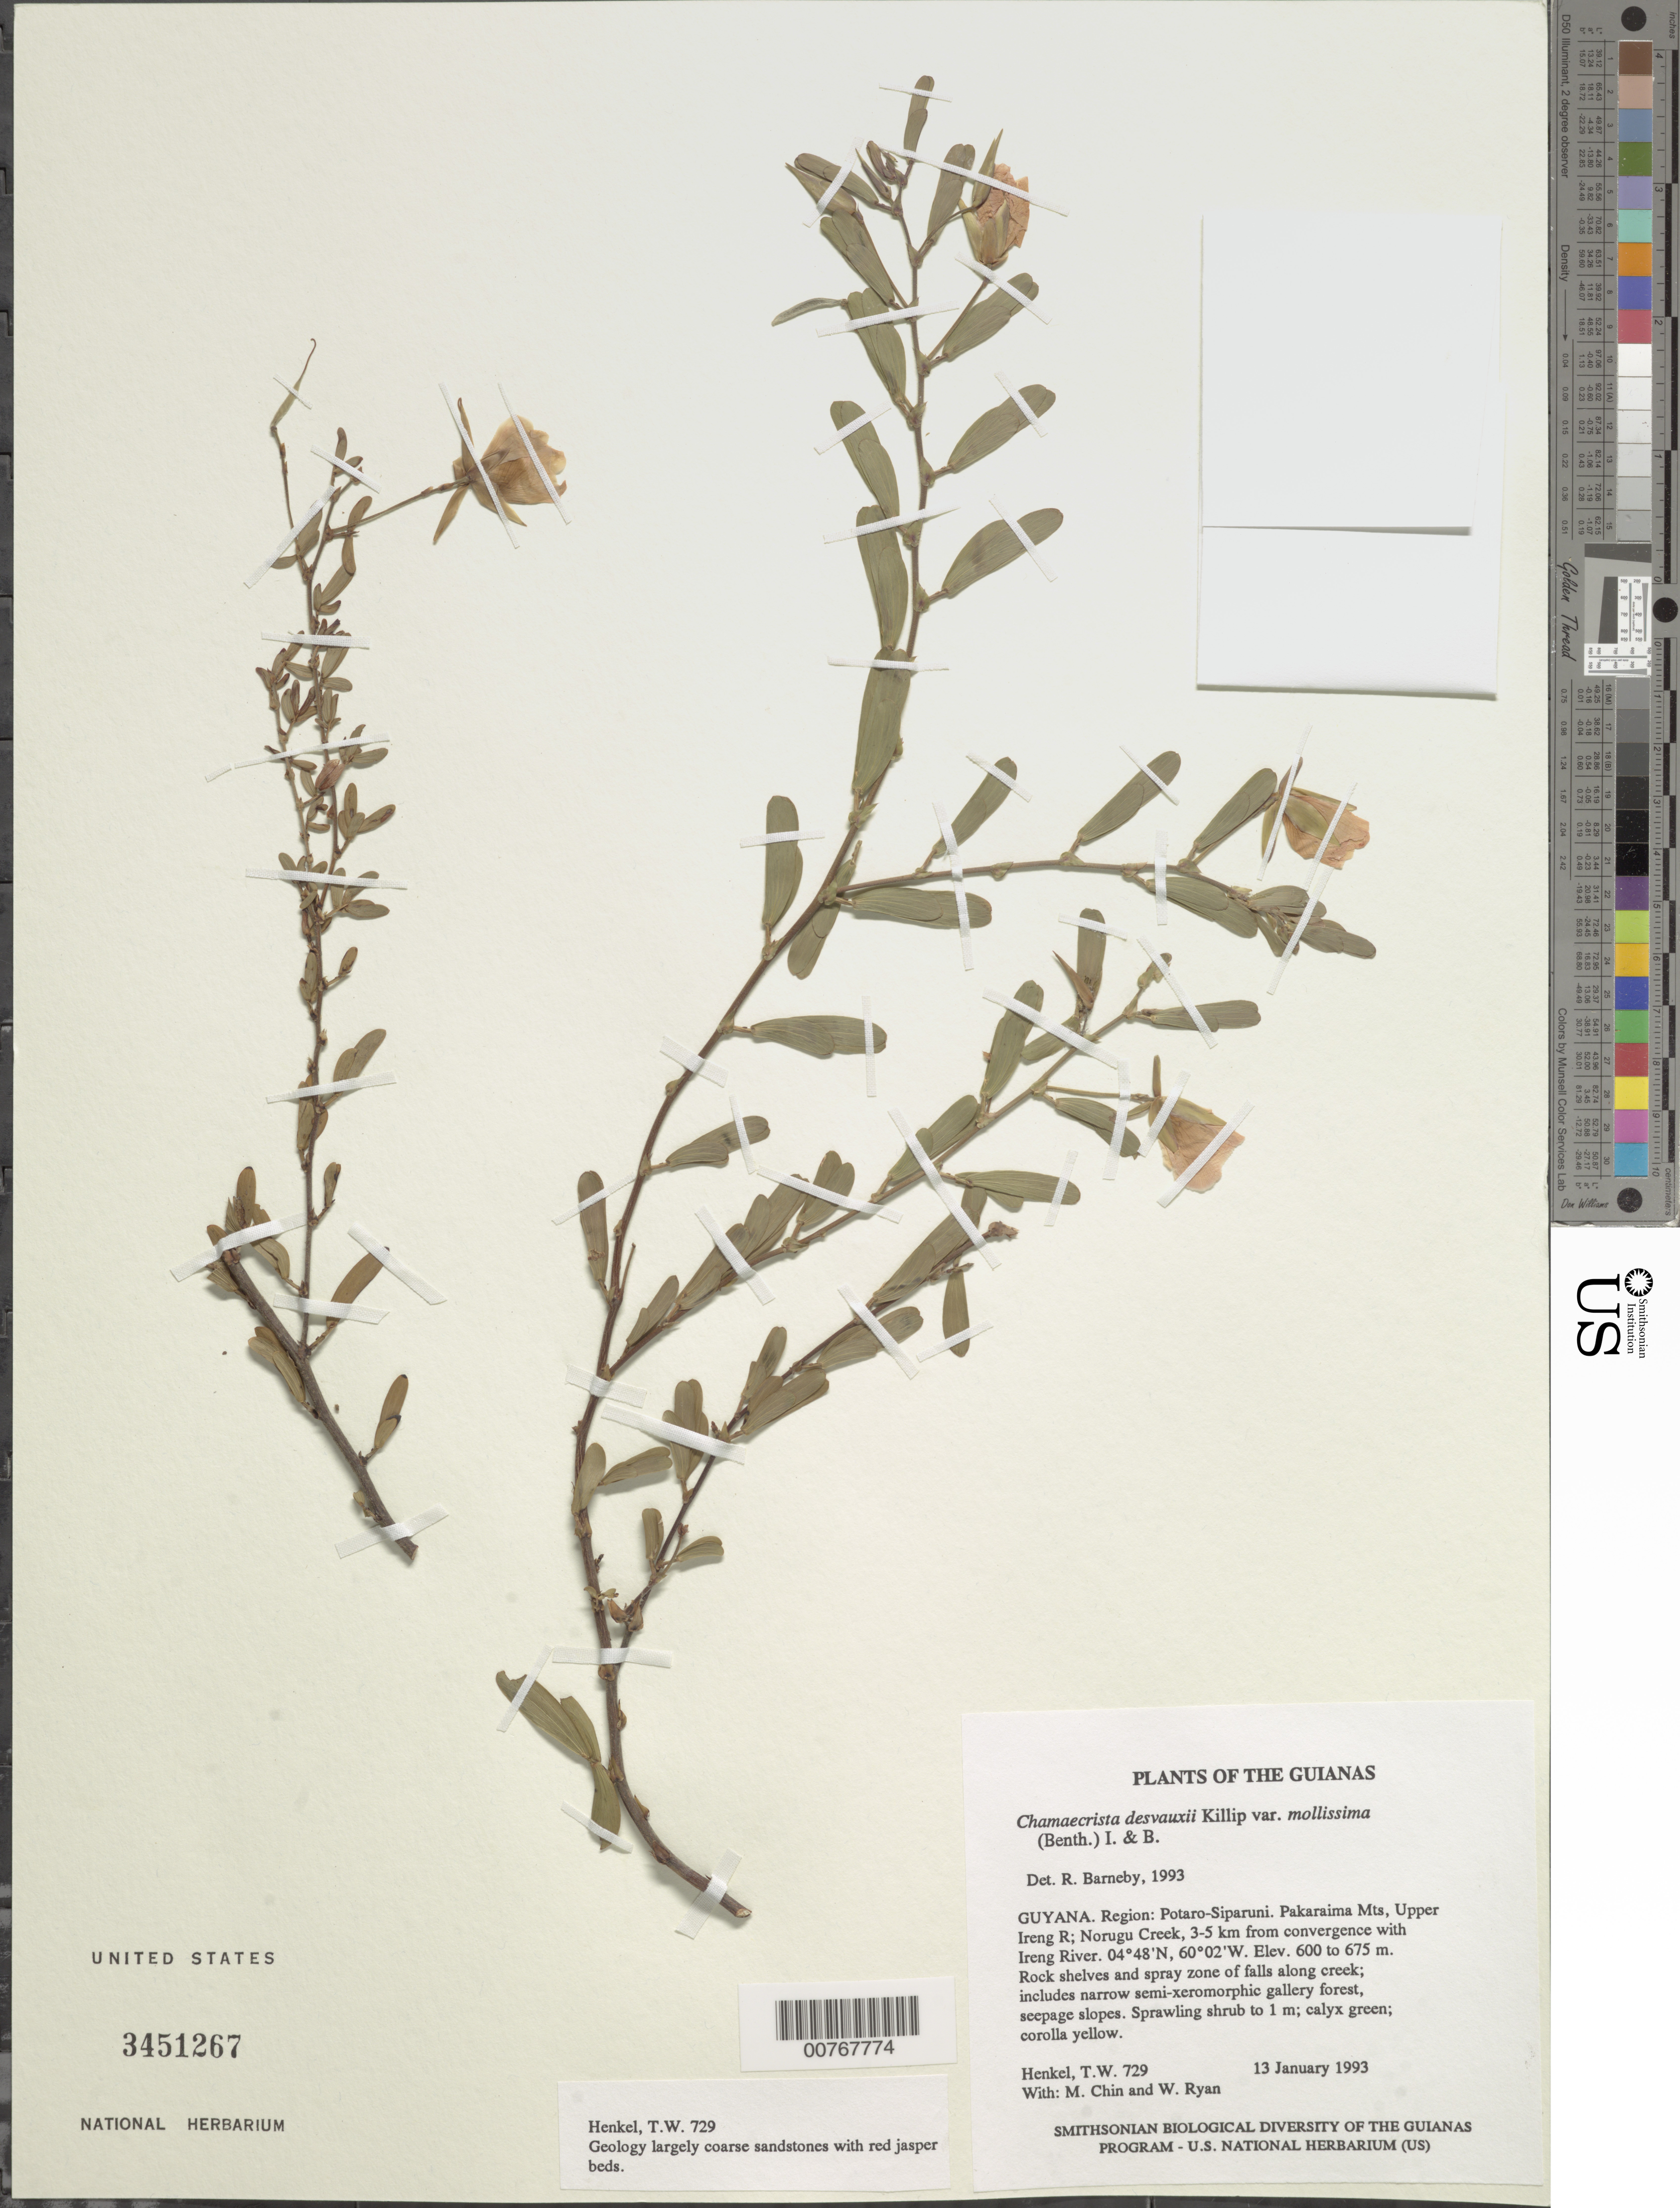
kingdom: Plantae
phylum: Tracheophyta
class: Magnoliopsida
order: Fabales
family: Fabaceae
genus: Chamaecrista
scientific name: Chamaecrista desvauxii var. mollissima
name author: (Benth.) H.S. Irwin & Barneby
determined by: Barneby, Rupert C., (NY)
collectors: T. Henkel, M. Chin & W. Ryan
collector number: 729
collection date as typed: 13 January 1993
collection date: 1993-01-13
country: Guyana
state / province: Potaro-Siparuni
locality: Pakaraima Mts, Upper Ireng R; Norugu Creek, 3-5 km from convergence with Ireng River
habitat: Rock shelves and spray zone of falls along creek; includes narrow semi-xeromorphic gallery forest, seepage slopes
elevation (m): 600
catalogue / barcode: US 3451267